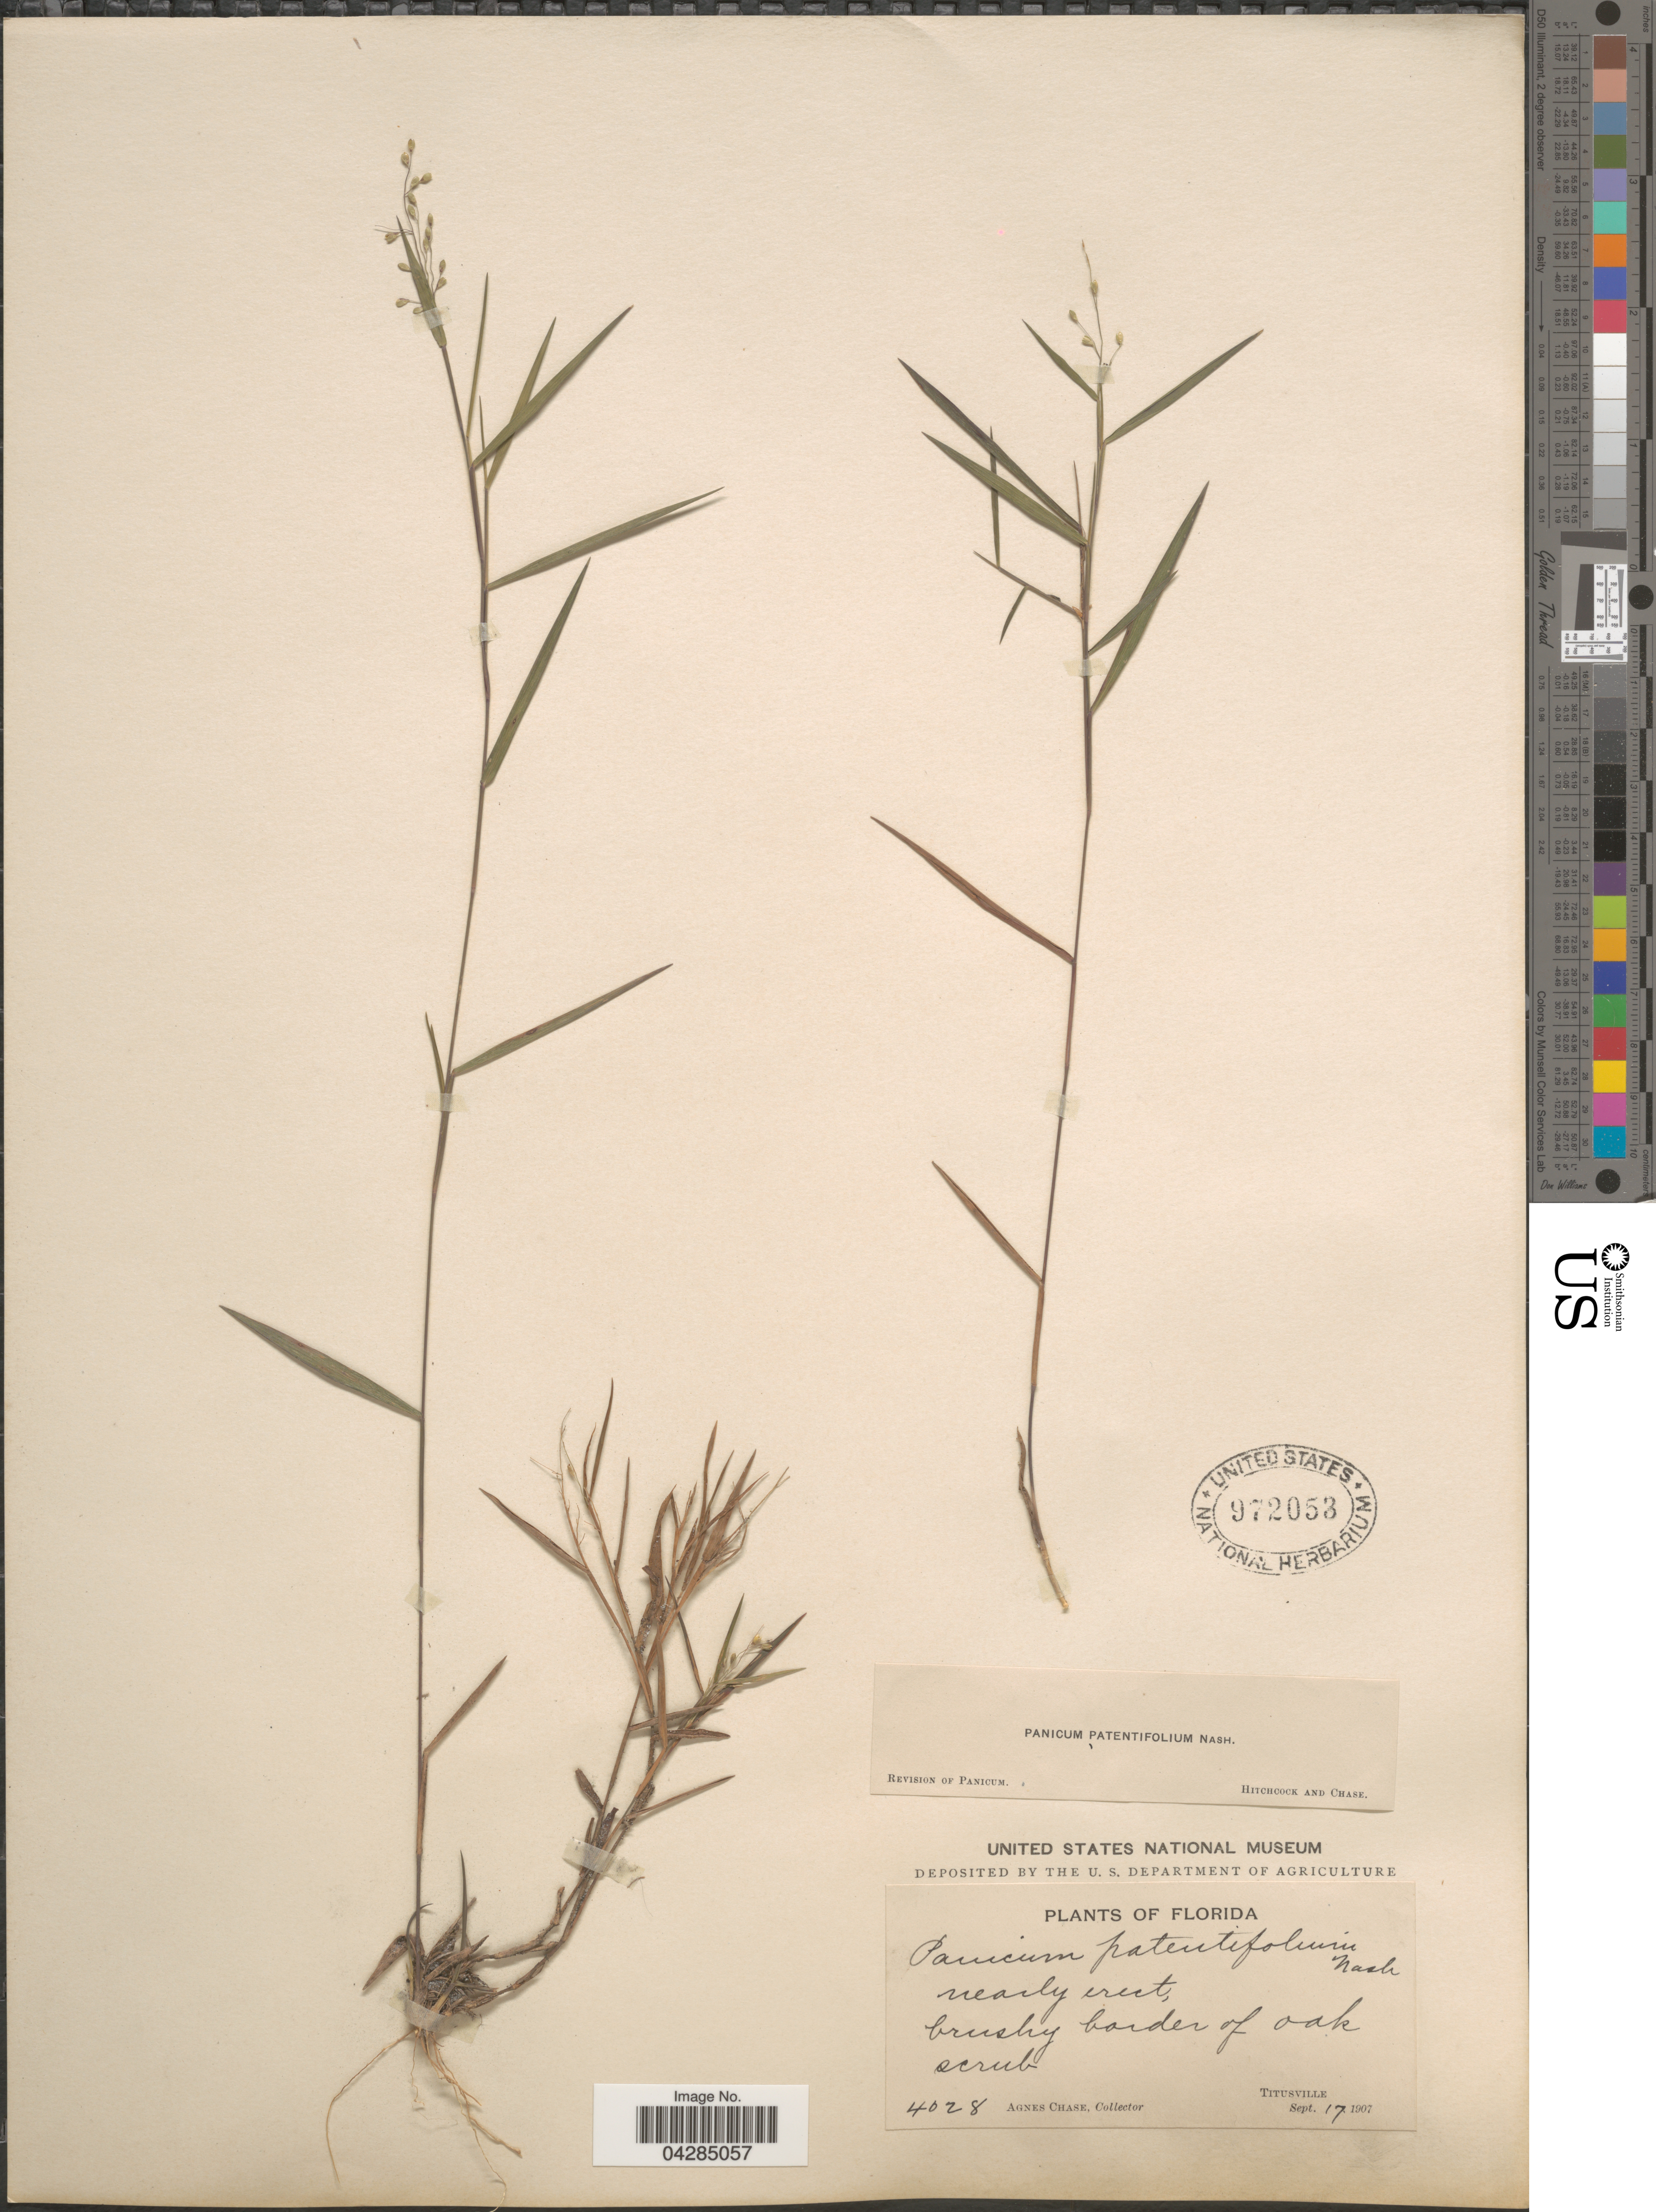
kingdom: Plantae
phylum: Tracheophyta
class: Liliopsida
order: Poales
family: Poaceae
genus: Dichanthelium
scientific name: Dichanthelium portoricense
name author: (Desv. ex Ham.) B.F. Hansen & Wunderlin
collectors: A. Chase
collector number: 4028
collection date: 1907-09-17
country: United States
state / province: Florida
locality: Titusville.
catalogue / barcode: US 972053